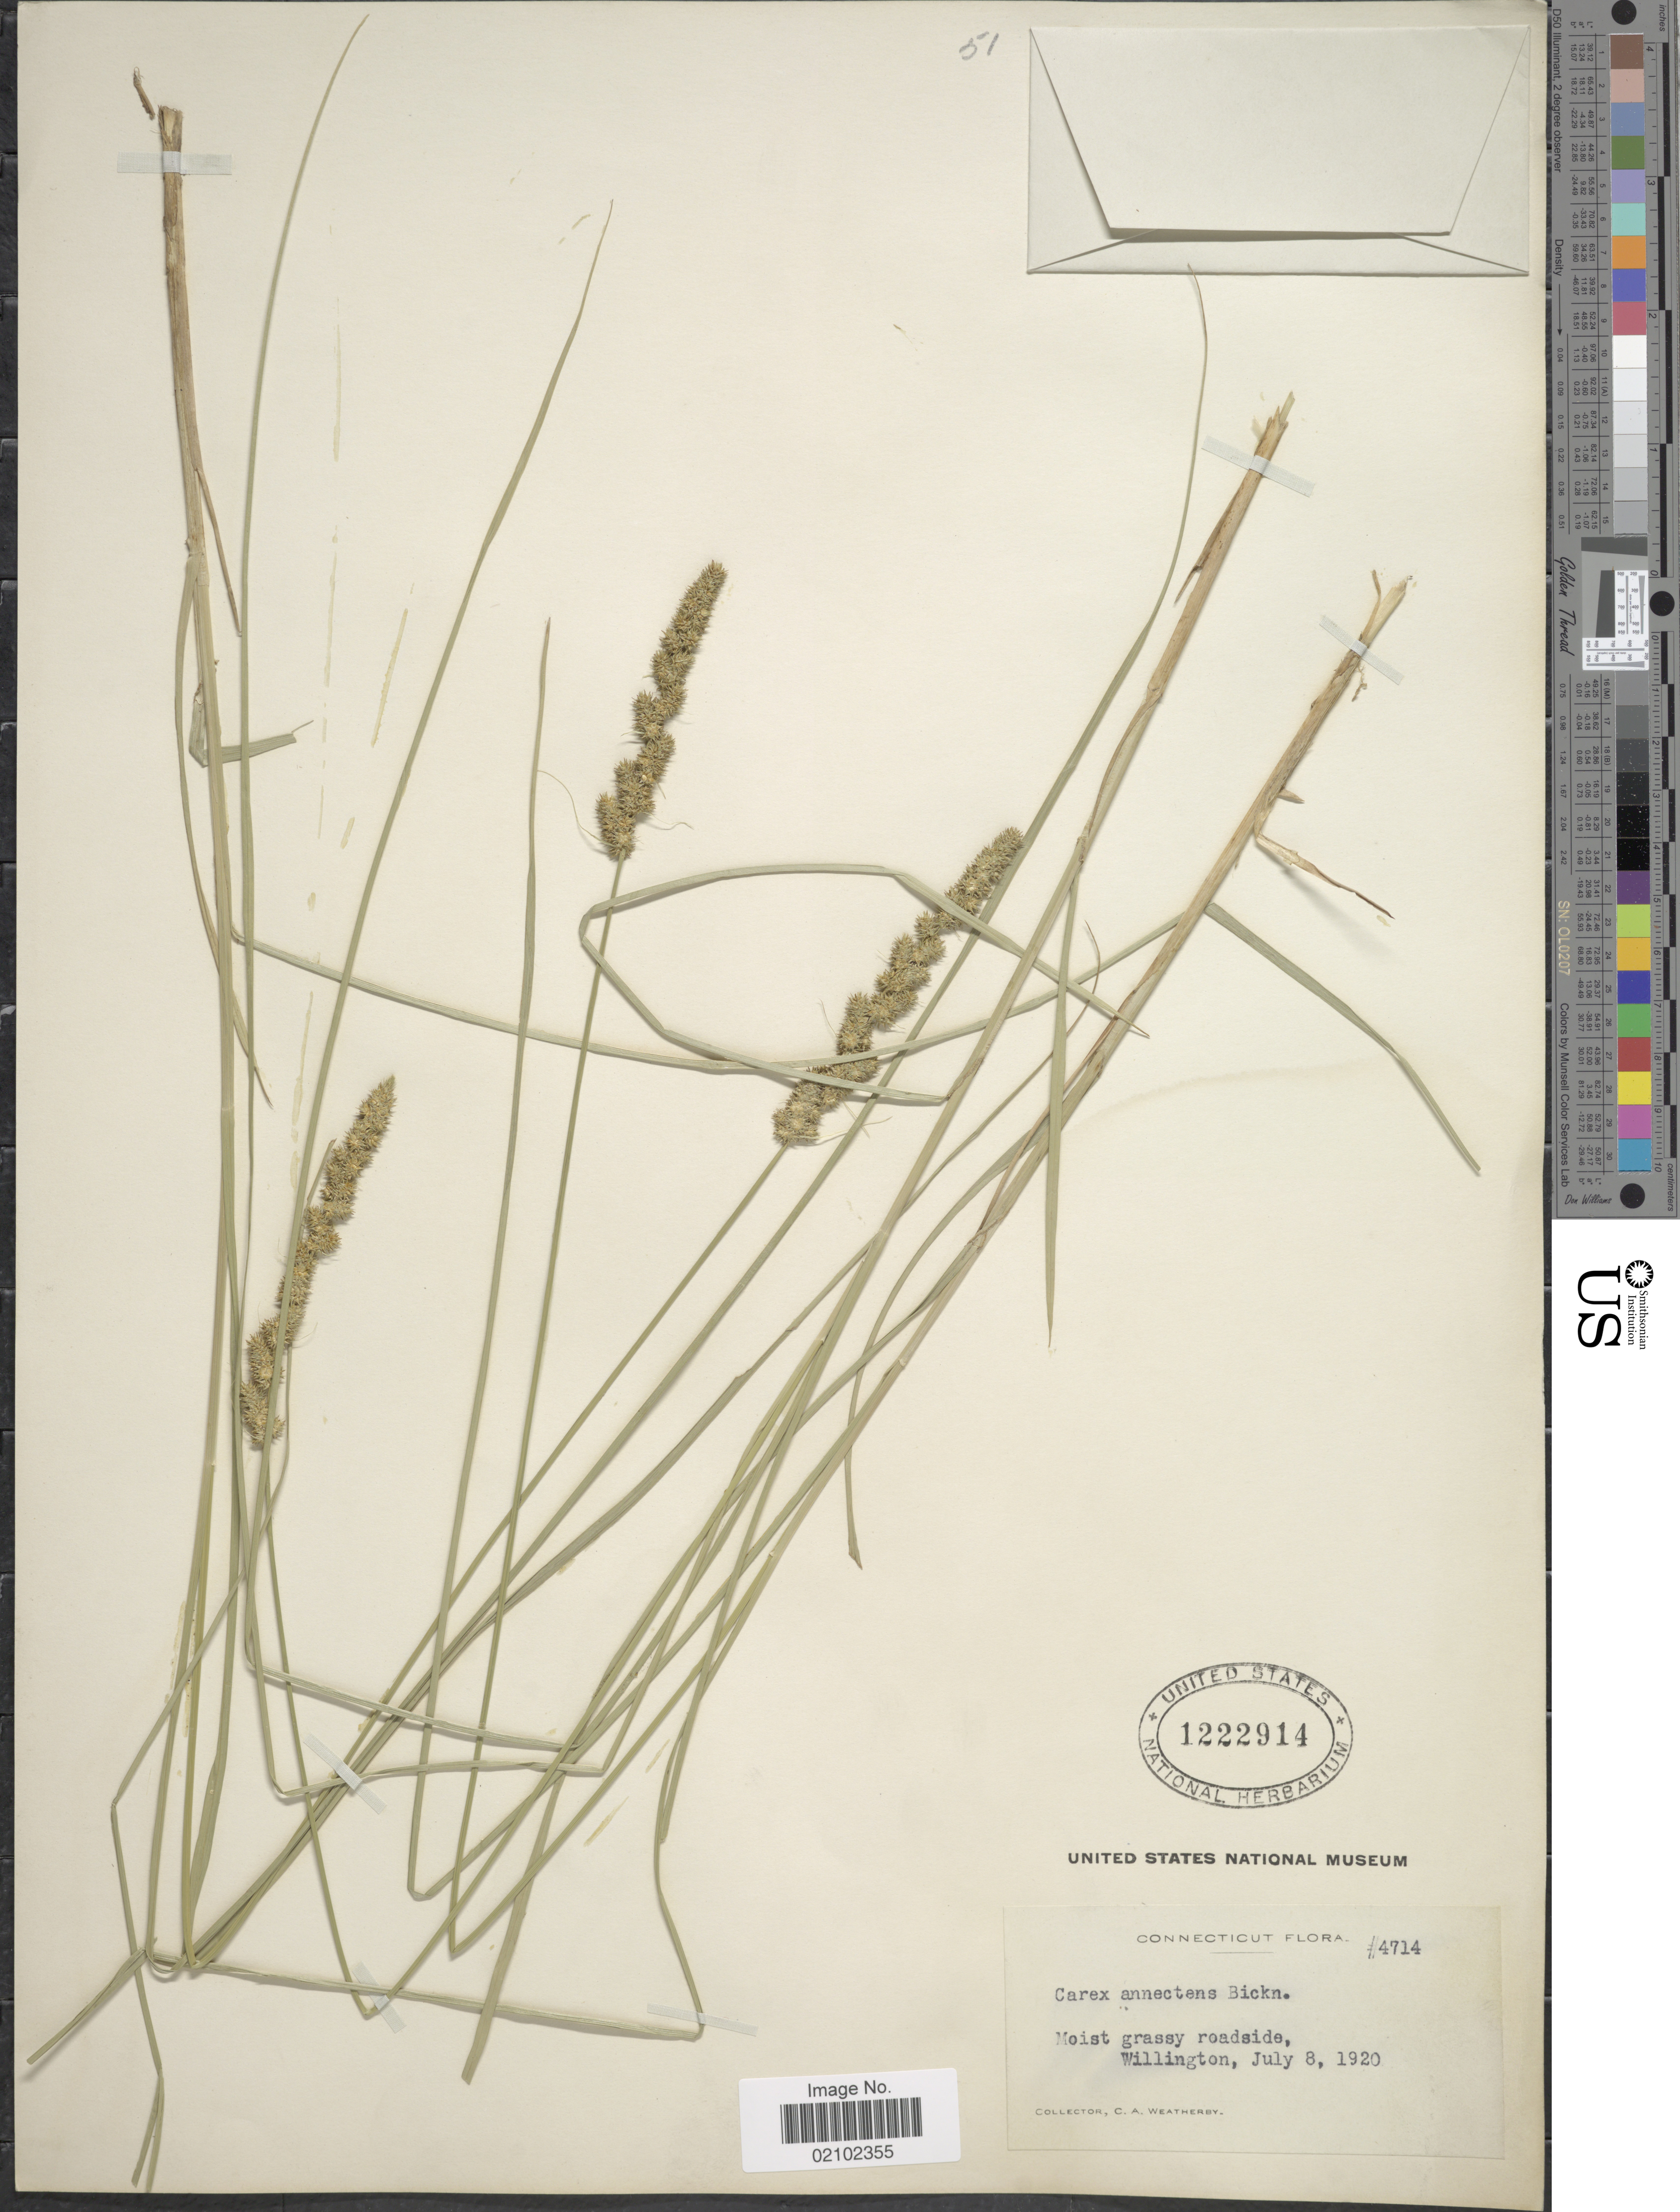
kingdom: Plantae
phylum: Tracheophyta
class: Liliopsida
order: Poales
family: Cyperaceae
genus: Carex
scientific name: Carex annectens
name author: (E.P. Bicknell) E.P. Bicknell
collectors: C. A. Weatherby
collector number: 714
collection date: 1920-07-08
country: United States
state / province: Connecticut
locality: Willington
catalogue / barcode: US 1222914